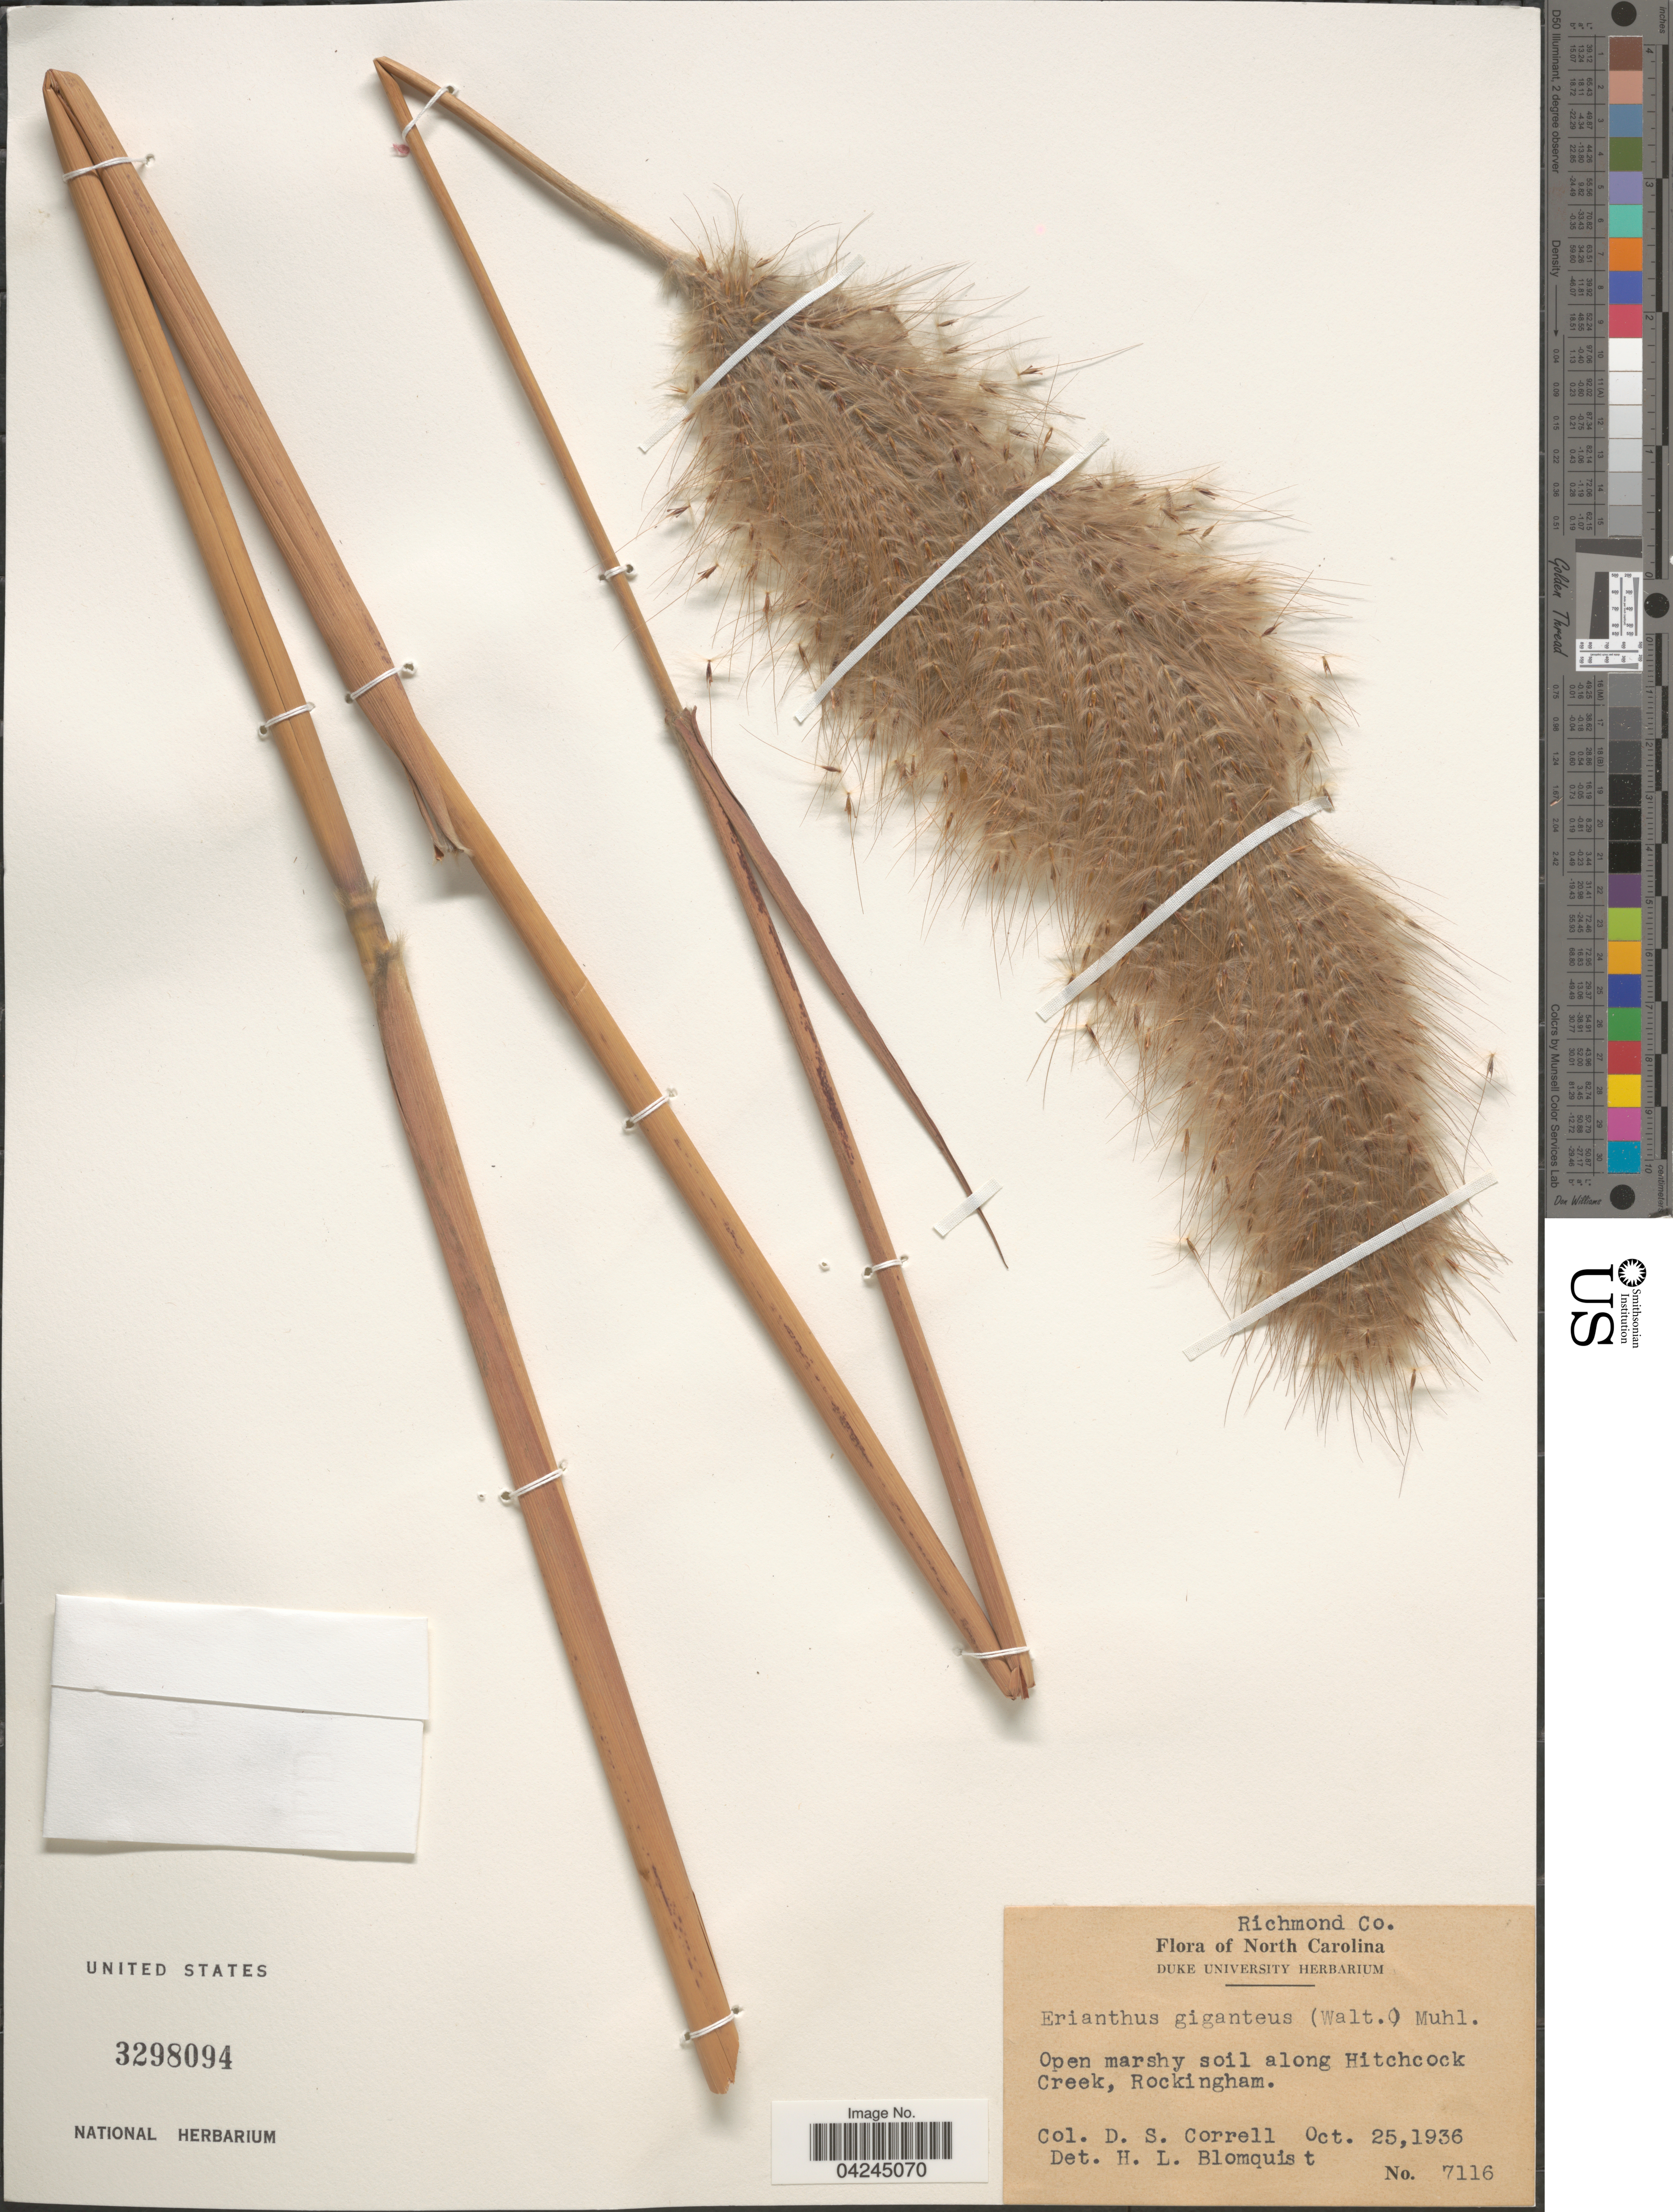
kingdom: Plantae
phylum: Tracheophyta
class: Liliopsida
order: Poales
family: Poaceae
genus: Erianthus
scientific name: Erianthus giganteus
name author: (Walter) P. Beauv.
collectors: D. S. Correll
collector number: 7116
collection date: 1936-10-25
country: United States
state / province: North Carolina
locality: Richmond Co. Open marshy soil along Hitchcock Creek, Rockingham.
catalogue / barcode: US 3298094